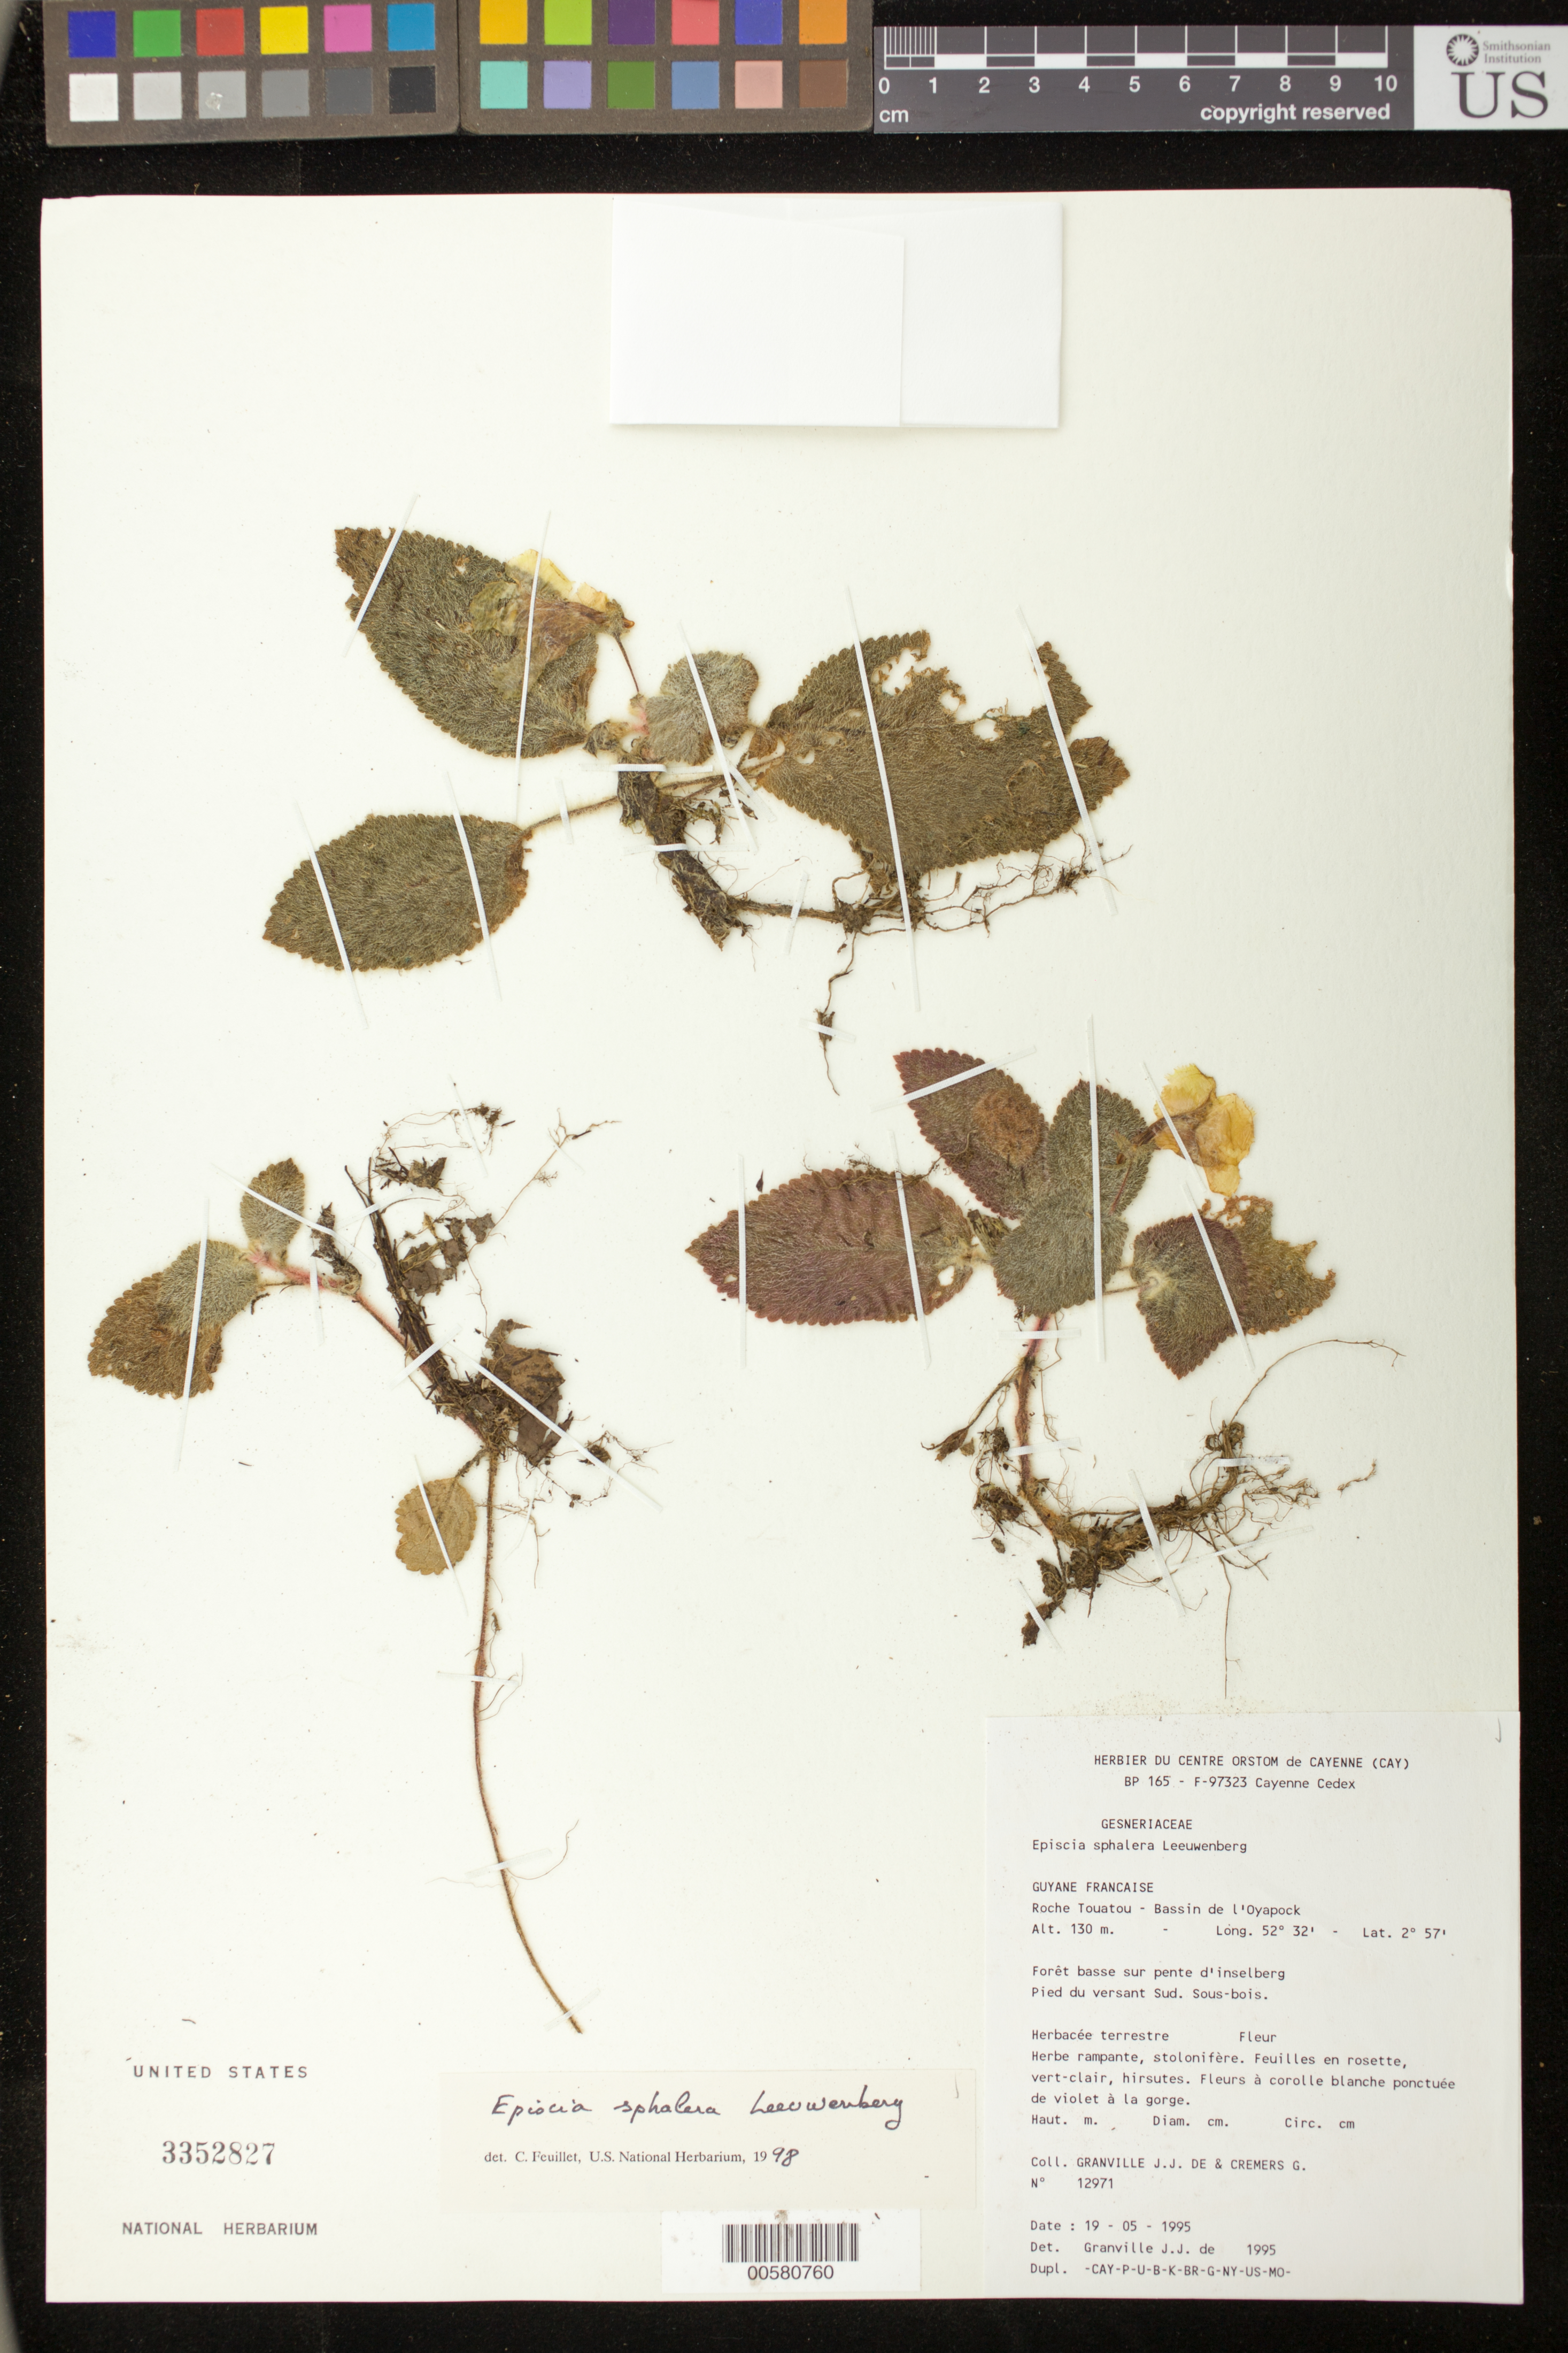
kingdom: Plantae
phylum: Tracheophyta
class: Magnoliopsida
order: Lamiales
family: Gesneriaceae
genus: Episcia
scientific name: Episcia sphalera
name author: Leeuwenb.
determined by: Skog, Laurence E.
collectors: J.-J. de Granville & G. Cremers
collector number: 12971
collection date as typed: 19 May 1995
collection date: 1995-05-19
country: French Guiana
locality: Roche Touatou, bassin de l'Oyapock; pied du versant sud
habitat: Forêt basse sur pente d'inselberg; sous-bois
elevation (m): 130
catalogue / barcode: US 3352827